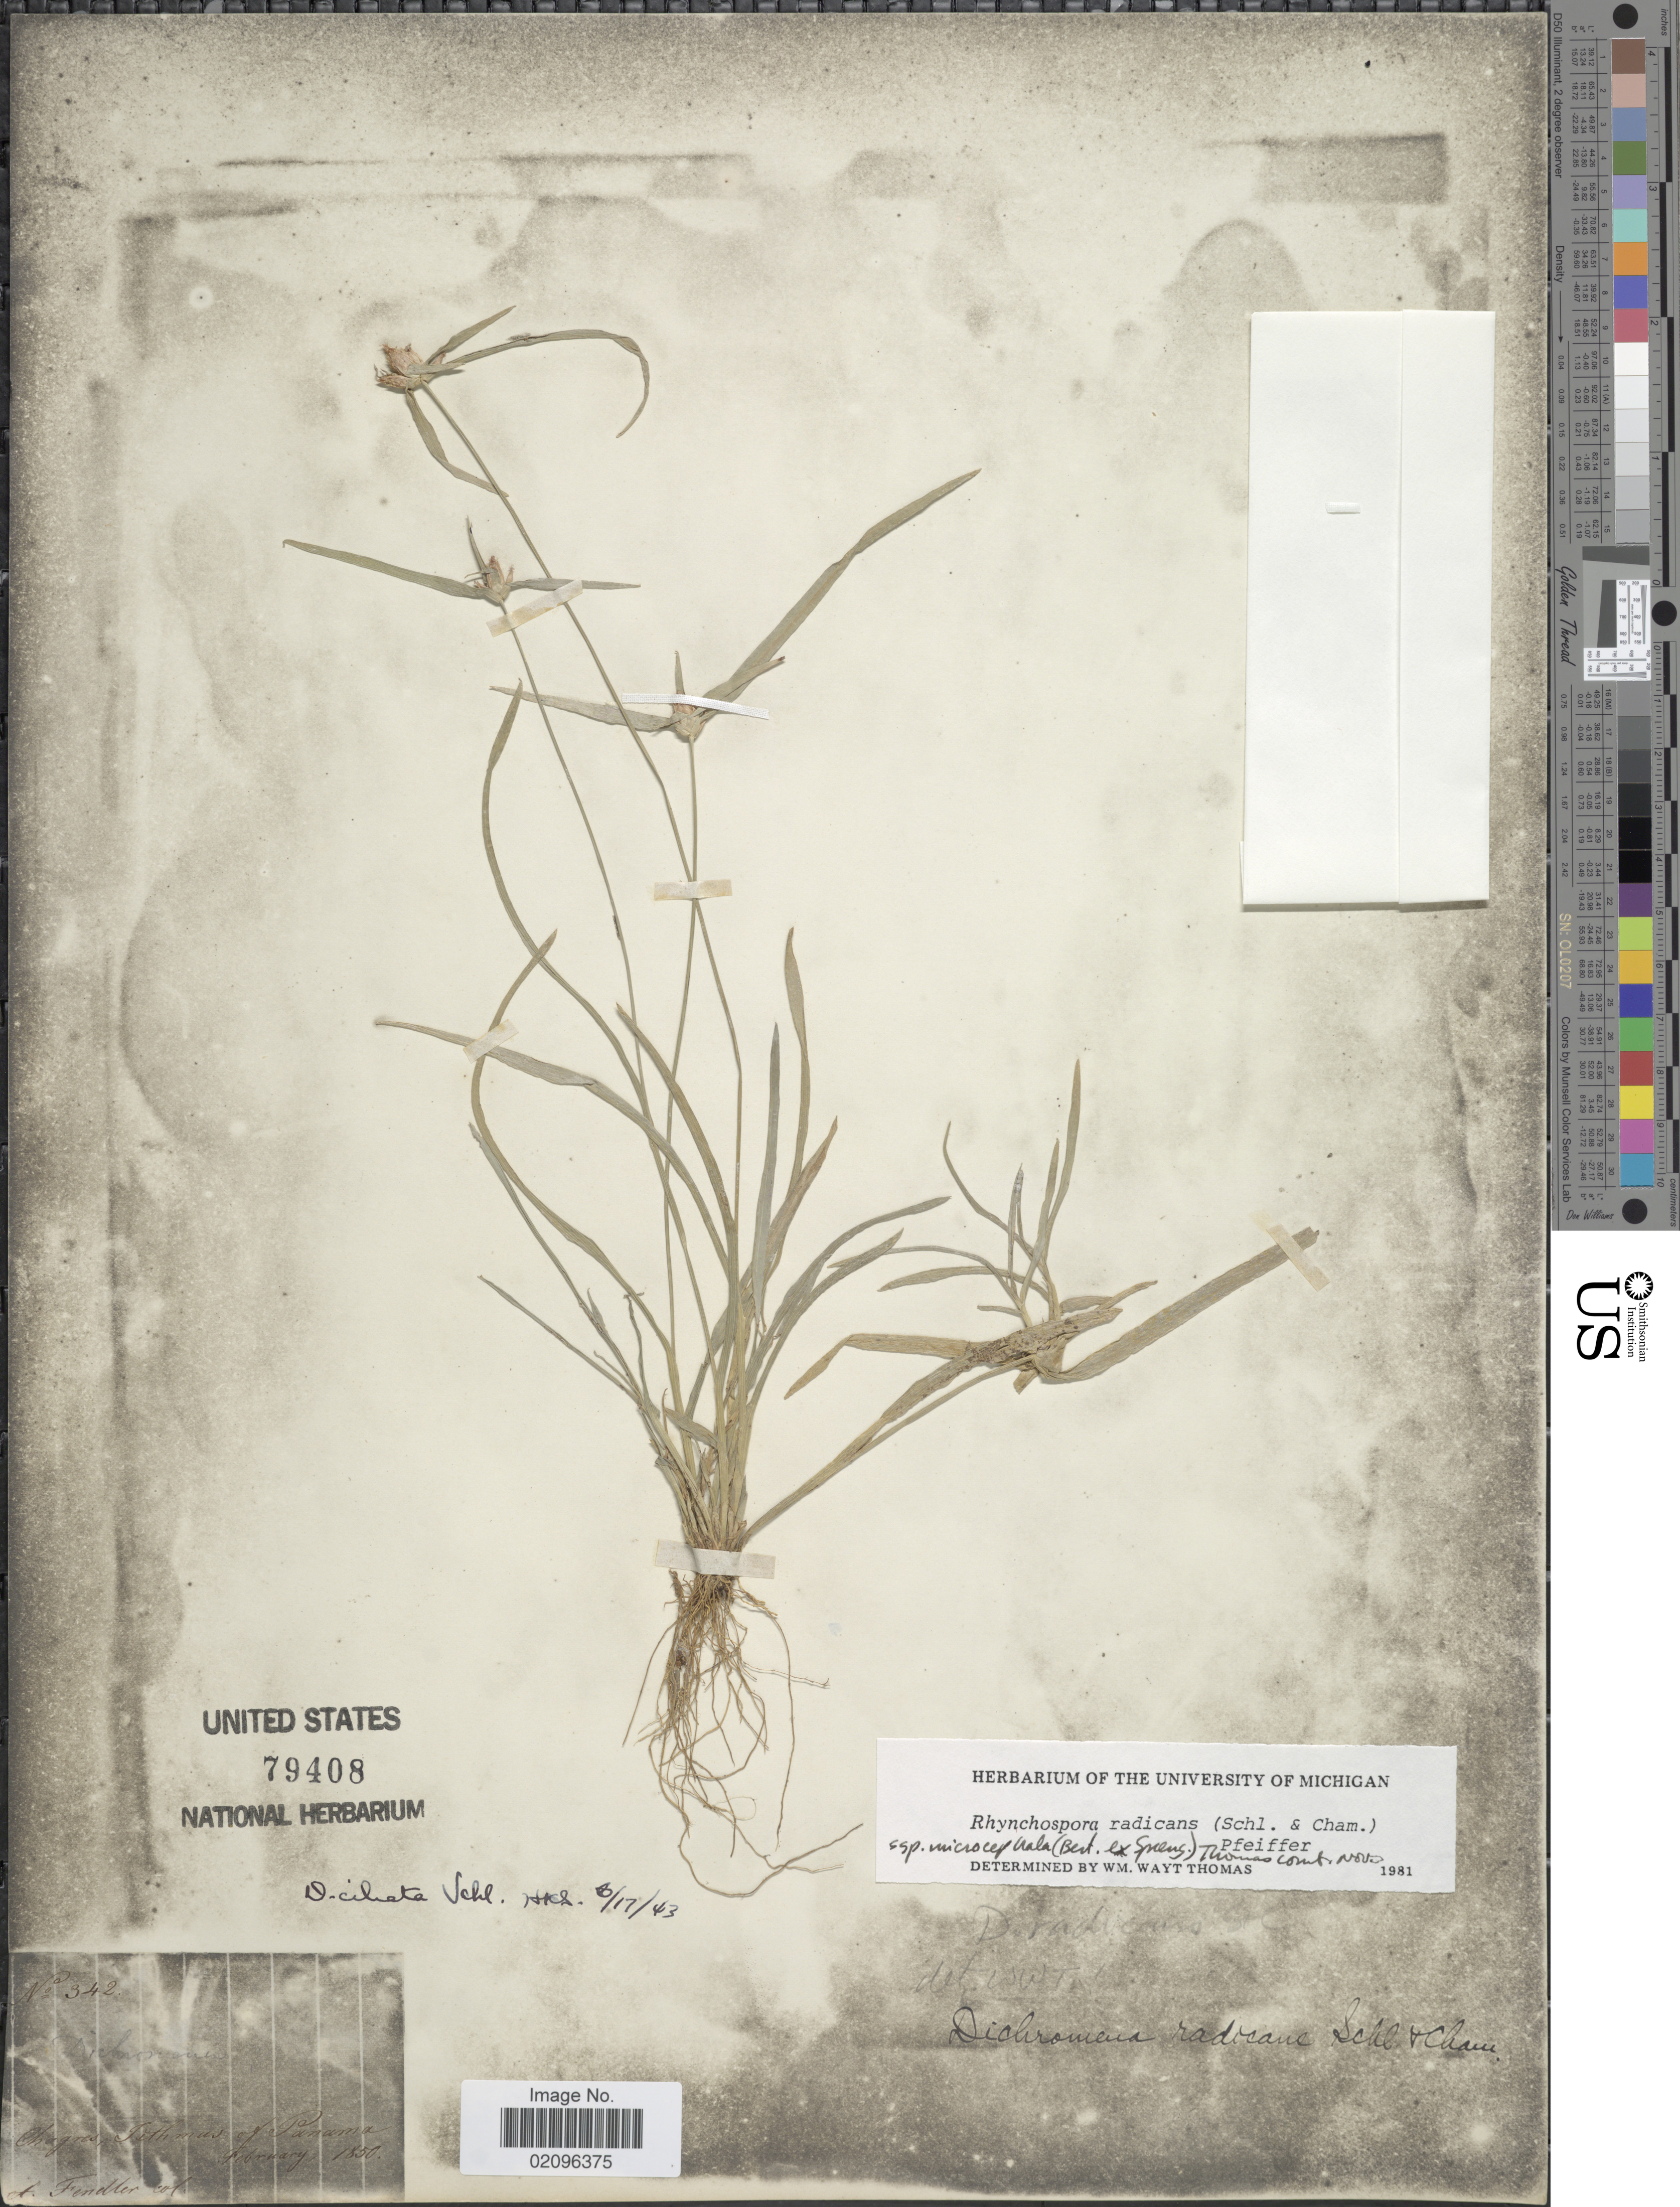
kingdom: Plantae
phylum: Tracheophyta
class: Liliopsida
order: Poales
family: Cyperaceae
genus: Rhynchospora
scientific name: Rhynchospora radicans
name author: (Schltdl. & Cham.) H. Pfeiff.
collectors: A. Fendler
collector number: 342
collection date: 1850-02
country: Panama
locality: Chagres, Isthmus of Panama.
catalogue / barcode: US 79408